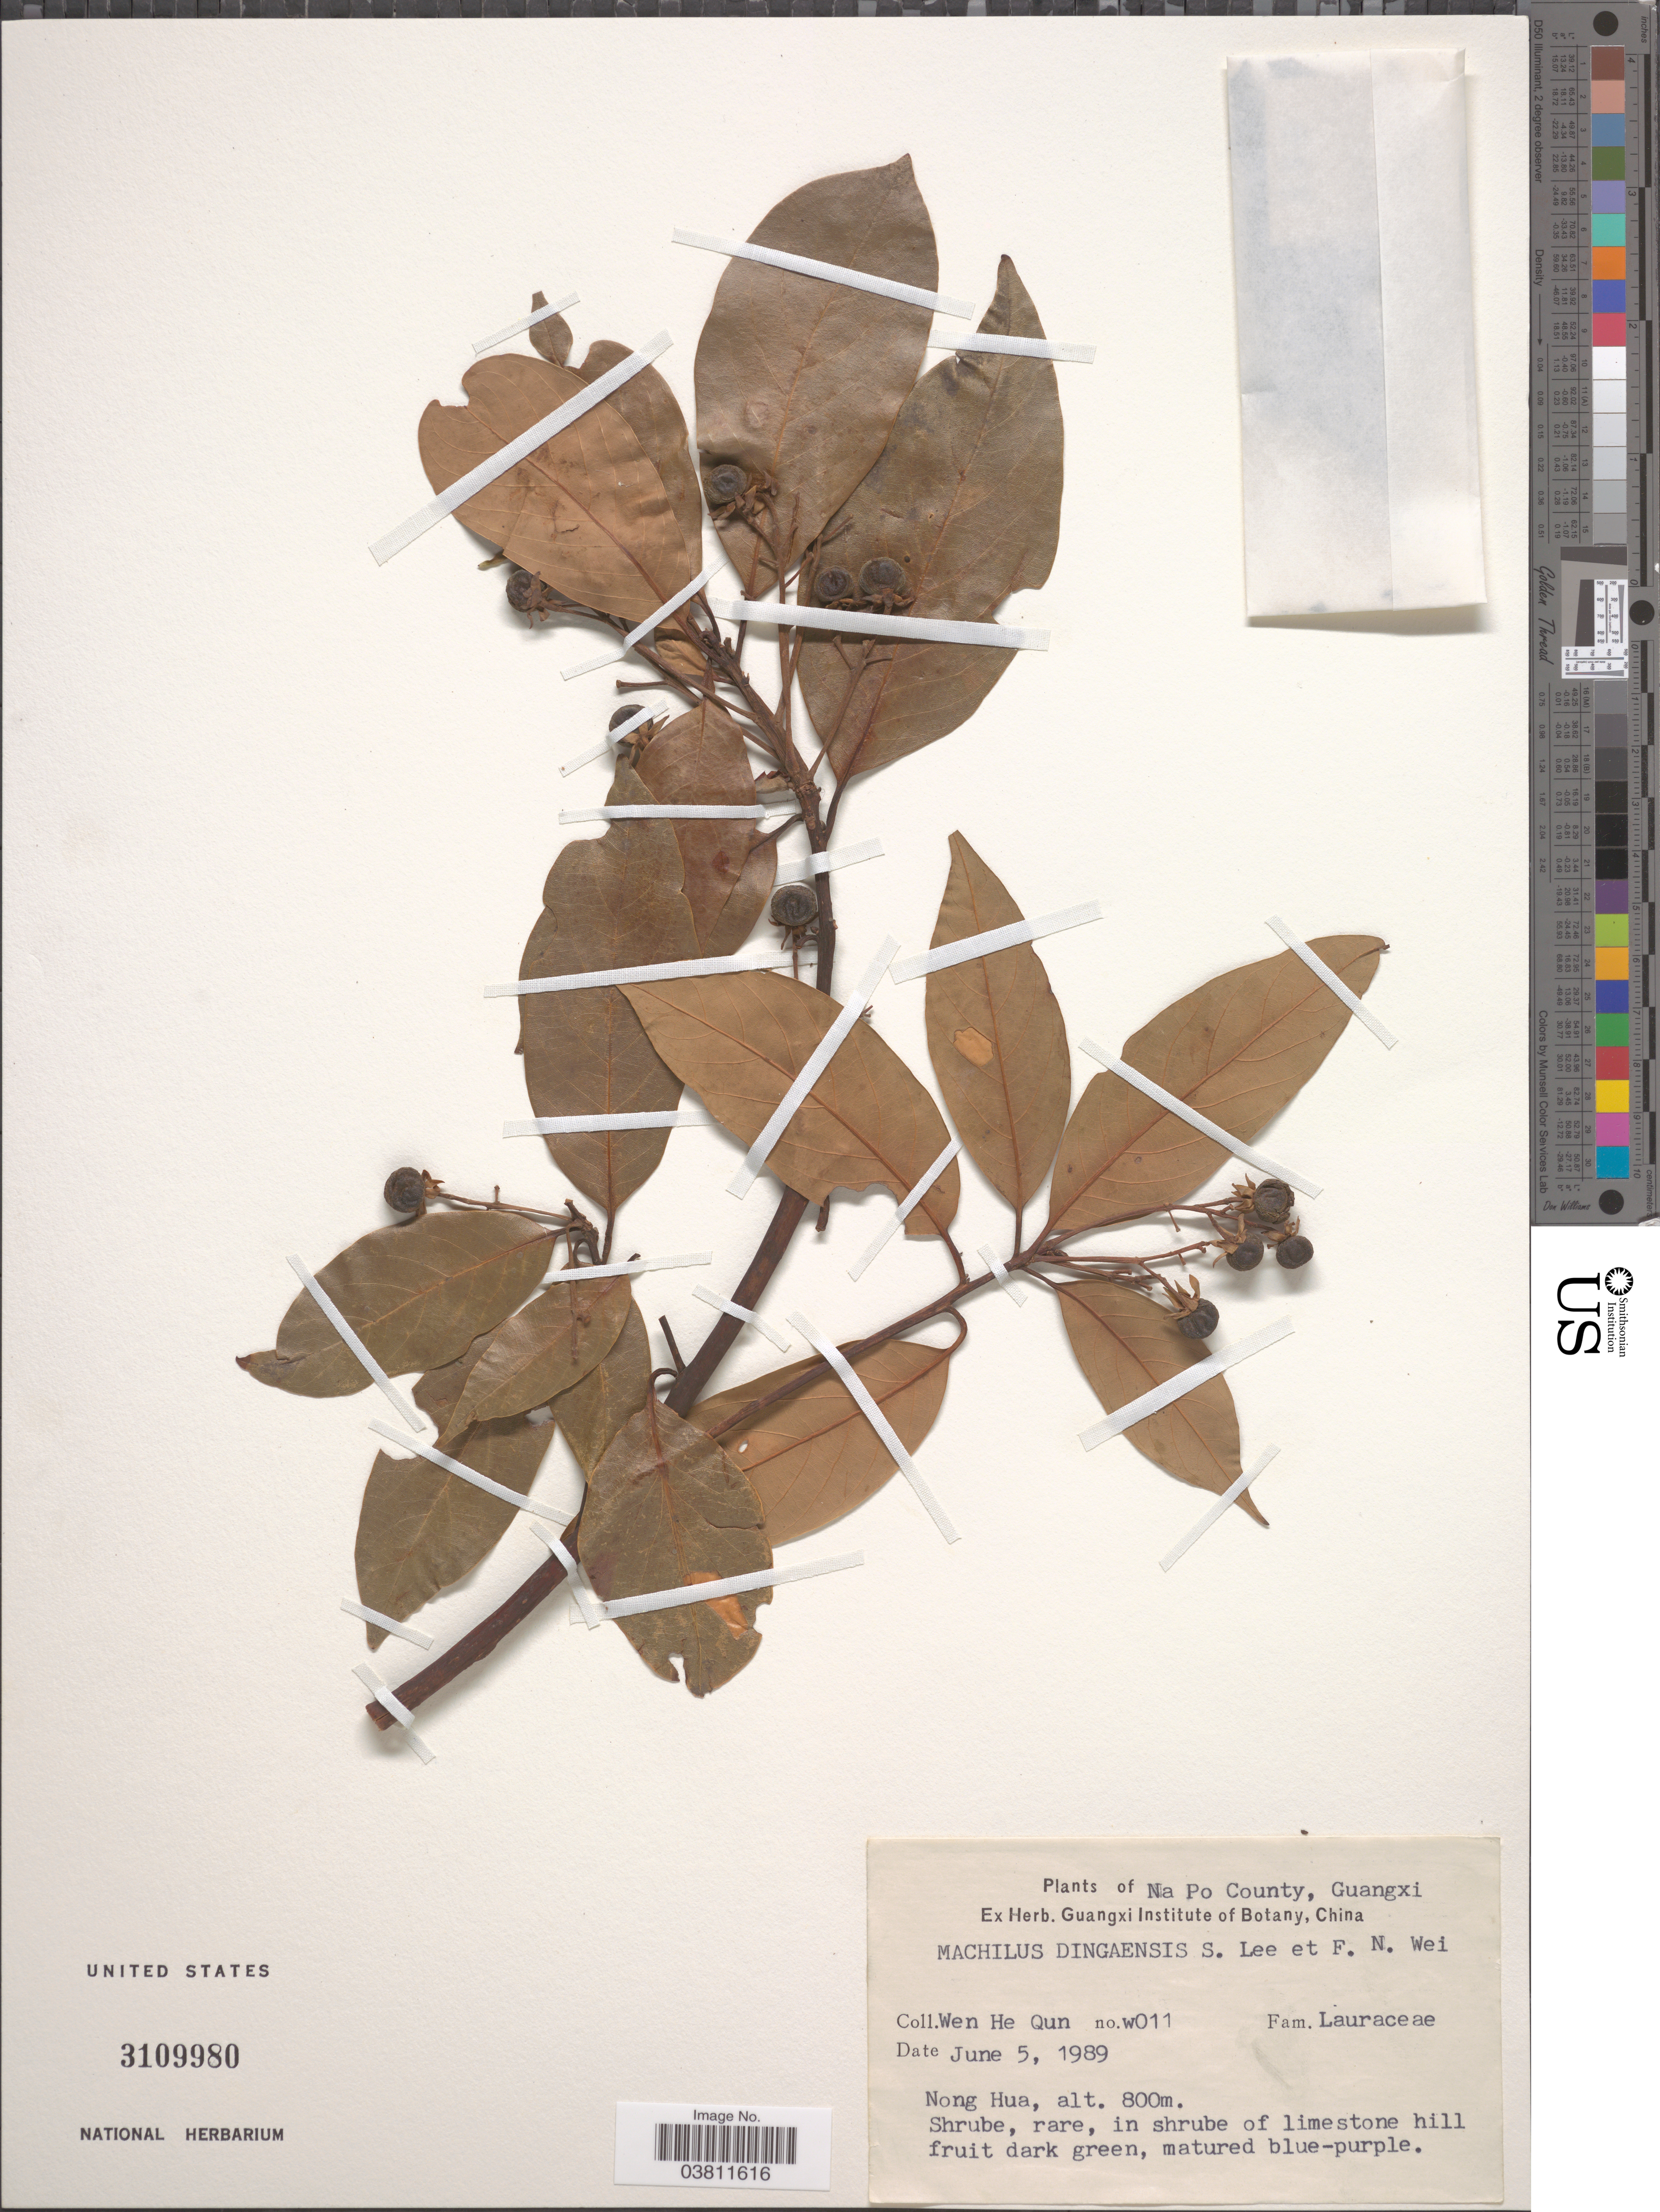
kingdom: Plantae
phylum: Tracheophyta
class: Magnoliopsida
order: Laurales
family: Lauraceae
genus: Machilus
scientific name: Machilus dinganensis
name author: S.K. Lee & F.N. Wei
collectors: H. Wen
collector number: W011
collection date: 1989-06-05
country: China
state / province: Guangxi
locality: Na Po County. Nong Hua.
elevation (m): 800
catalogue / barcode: US 3109980